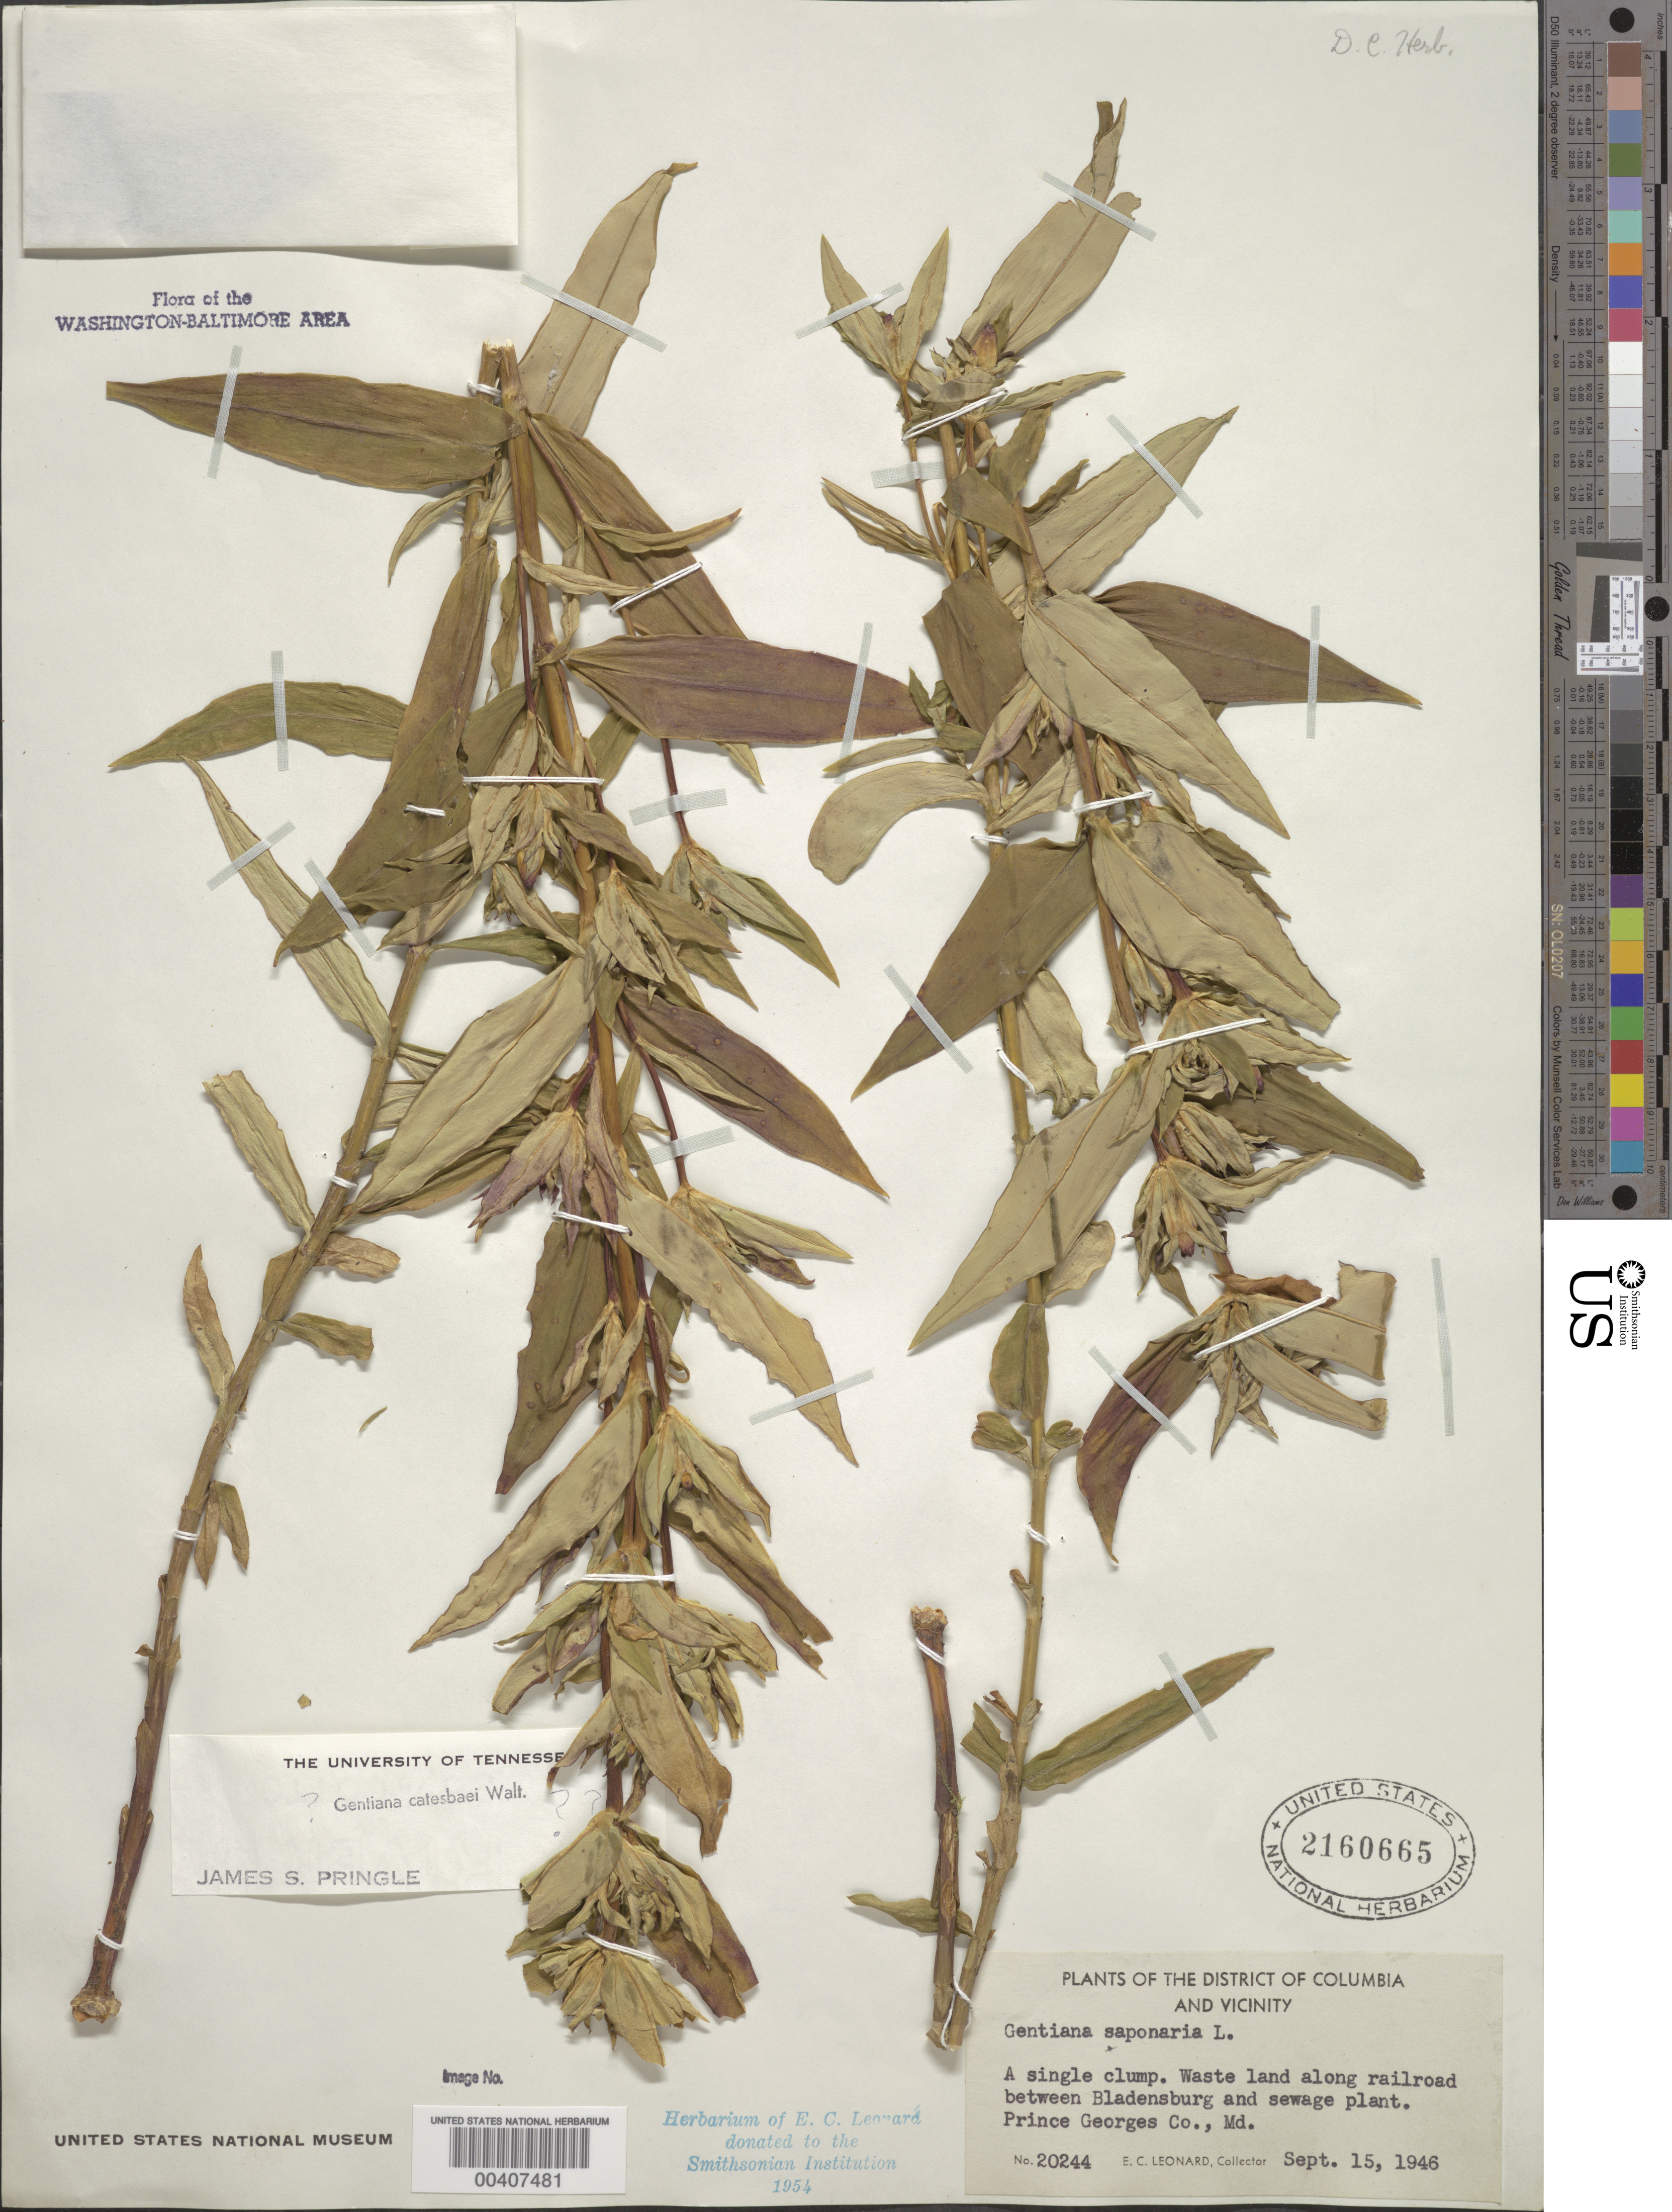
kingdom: Plantae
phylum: Tracheophyta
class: Magnoliopsida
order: Gentianales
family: Gentianaceae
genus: Gentiana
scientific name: Gentiana catesbaei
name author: Walter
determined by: Pringle, J. S.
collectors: E. C. Leonard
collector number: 20244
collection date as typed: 15 Sep 1946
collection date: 1946-09-15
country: United States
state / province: Maryland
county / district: Prince George's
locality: R.R. between Bladensburg and Sewage Plant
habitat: Waste land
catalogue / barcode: US 2160665